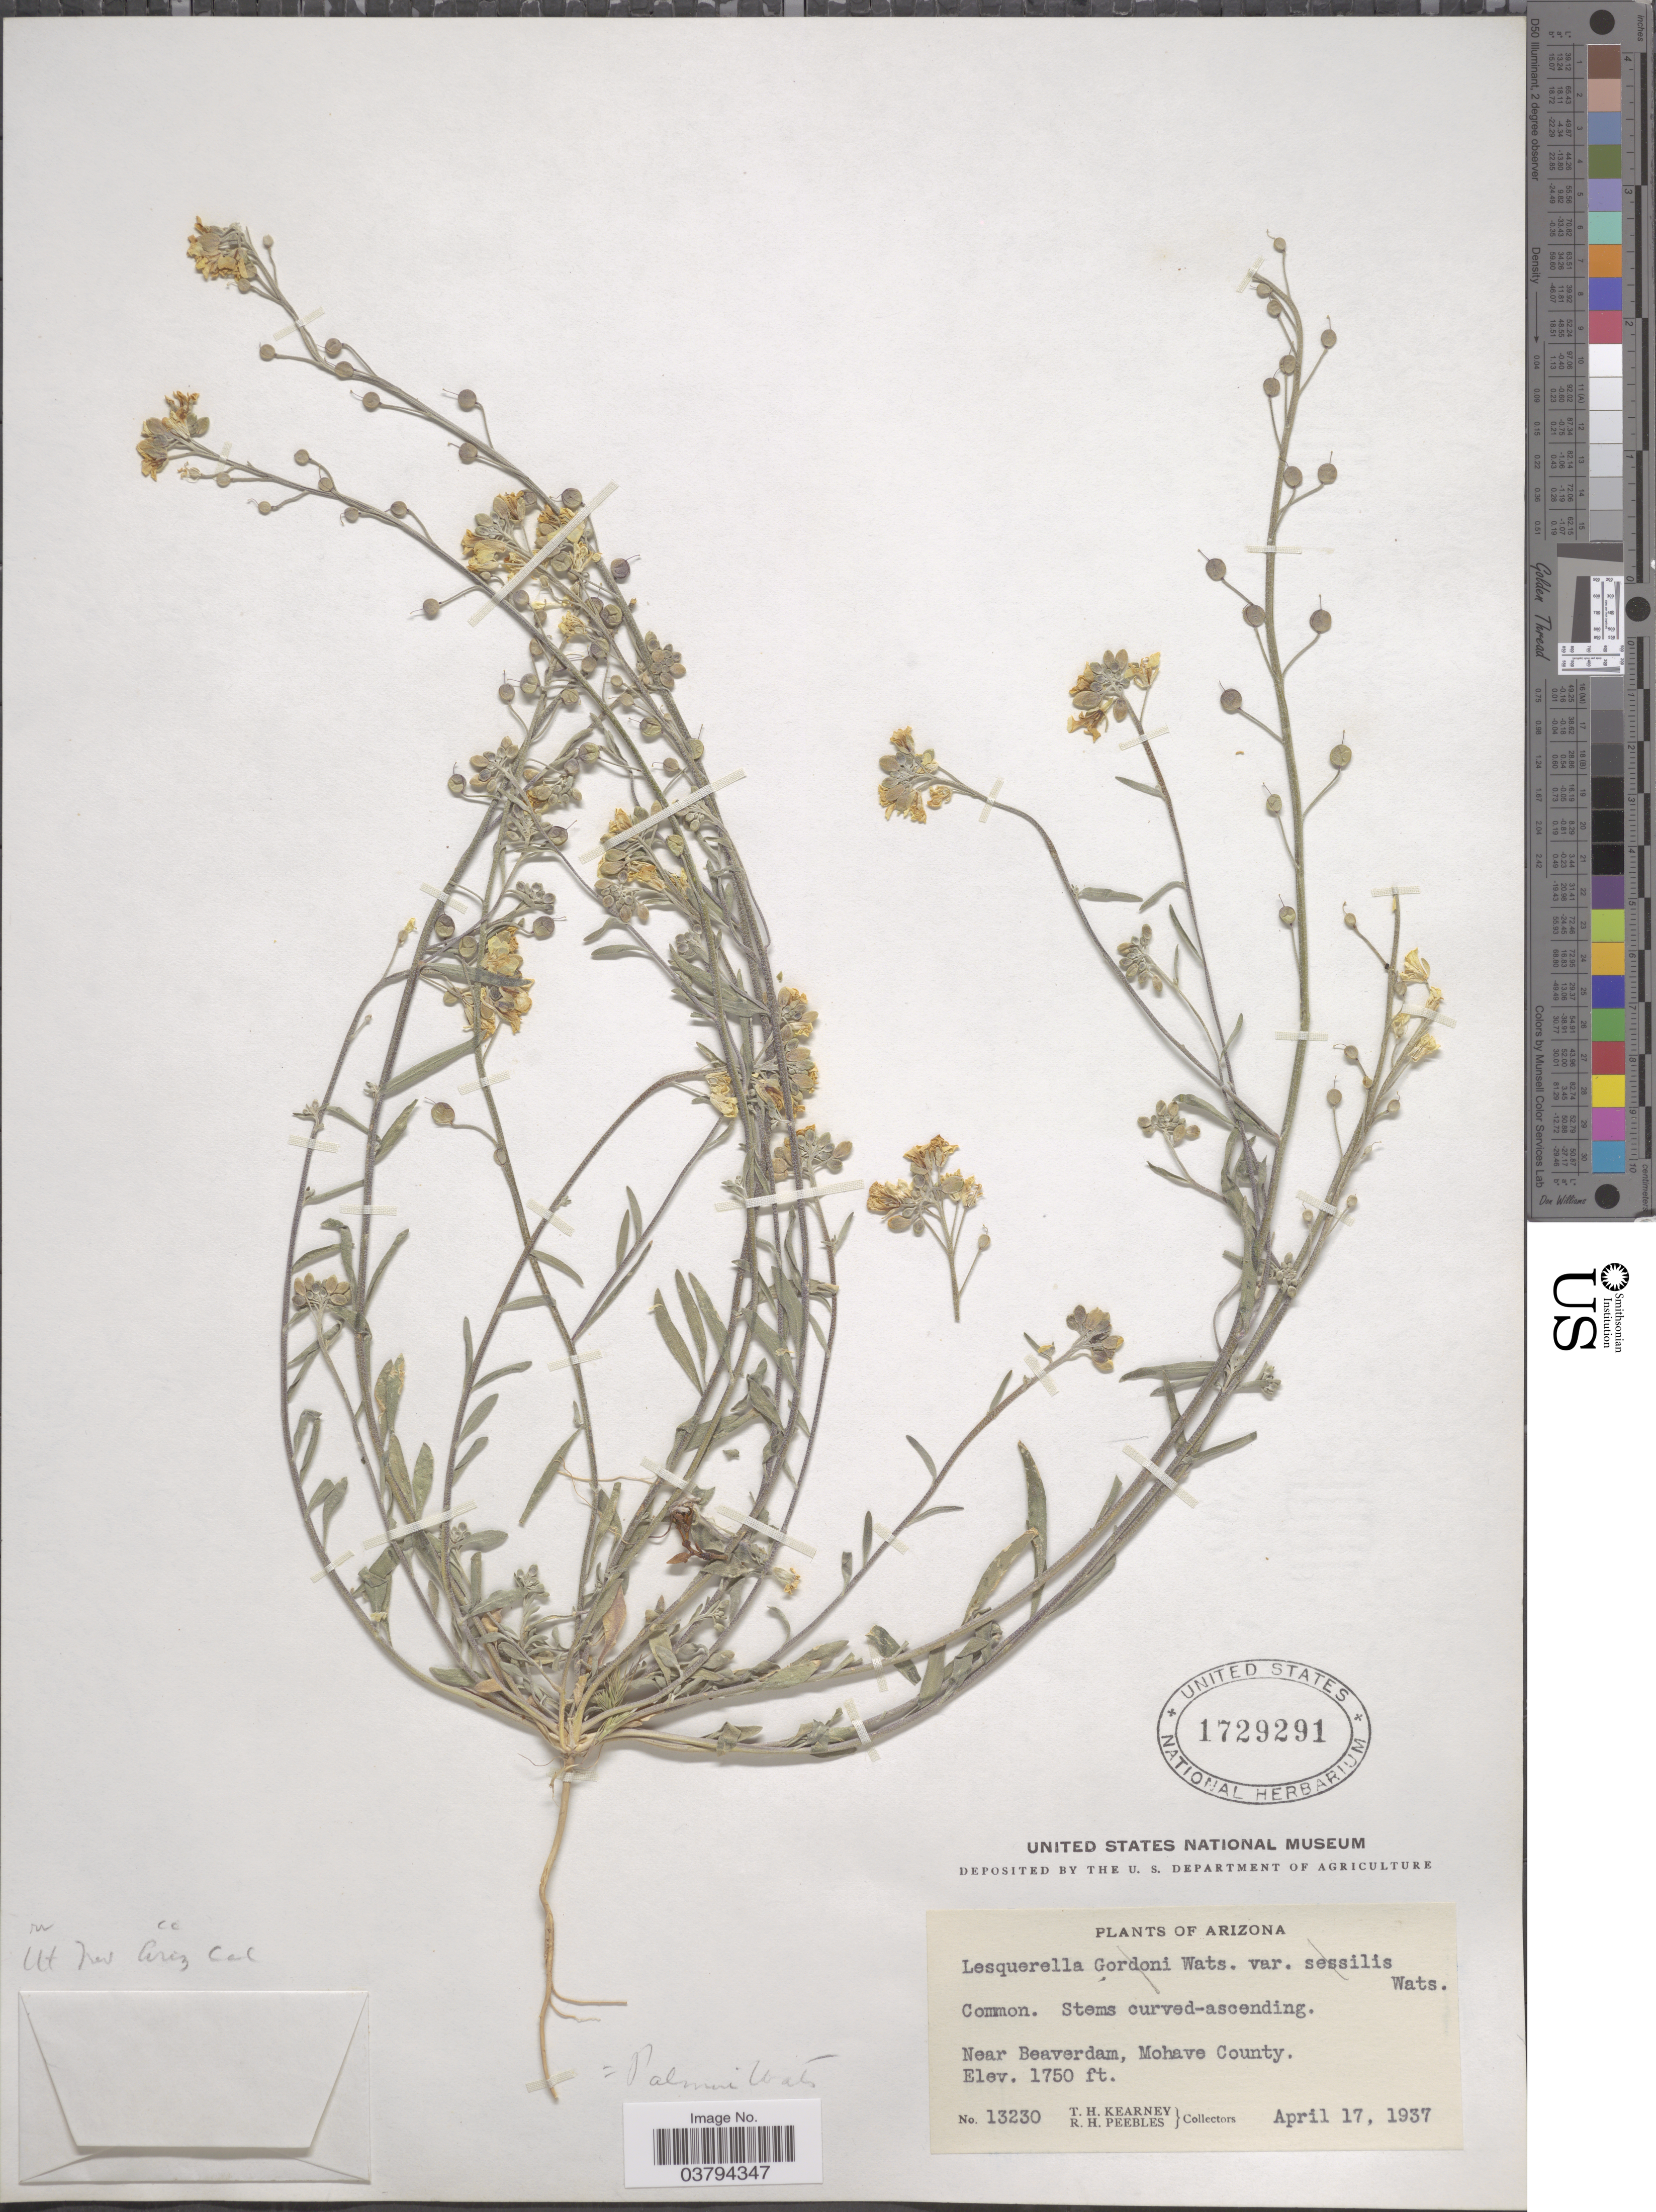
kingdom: Plantae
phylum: Tracheophyta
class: Magnoliopsida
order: Brassicales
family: Brassicaceae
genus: Lesquerella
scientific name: Lesquerella tenella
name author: A. Nelson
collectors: T. H. Kearney & R. H. Peebles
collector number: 13230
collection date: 1937-04-17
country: United States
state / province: Arizona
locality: Near Beaverdam, Mohave County.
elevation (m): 533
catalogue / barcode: US 1729291